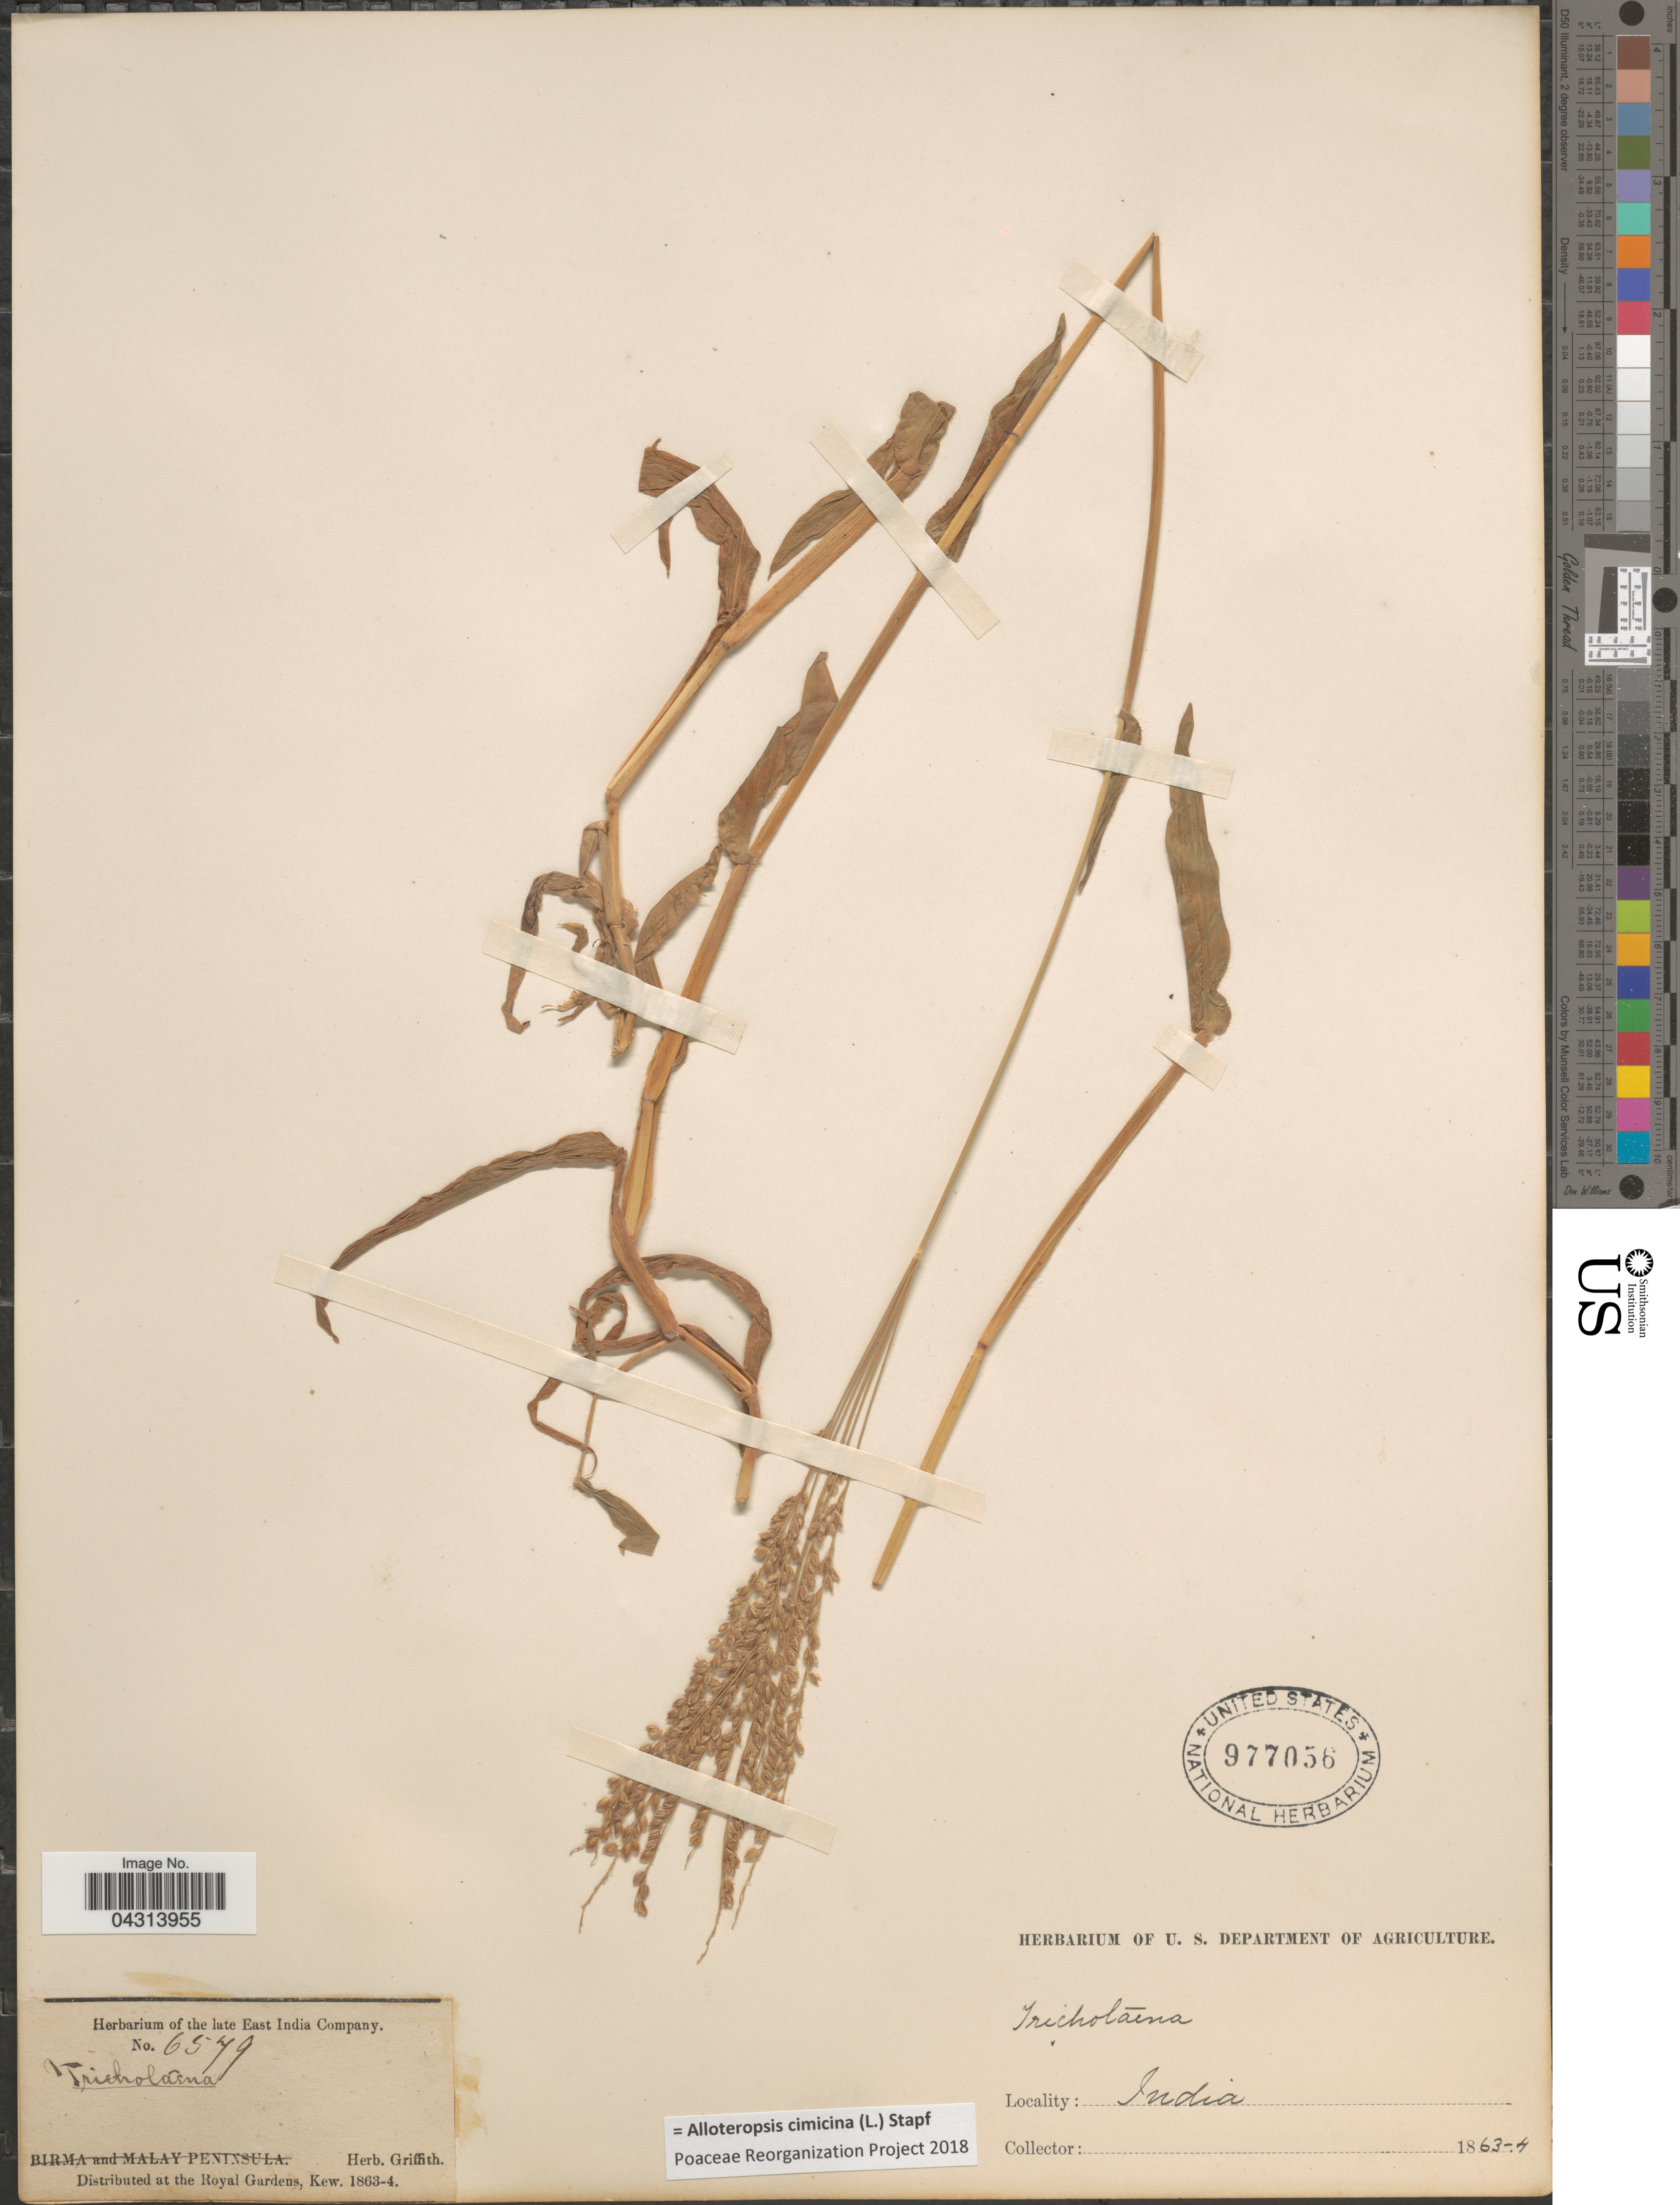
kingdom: Plantae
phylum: Tracheophyta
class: Liliopsida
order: Poales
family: Poaceae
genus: Alloteropsis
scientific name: Alloteropsis cimicina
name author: (L.) Stapf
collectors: ex herb. Griffith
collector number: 6549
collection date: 1863/1864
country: India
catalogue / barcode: US 977056